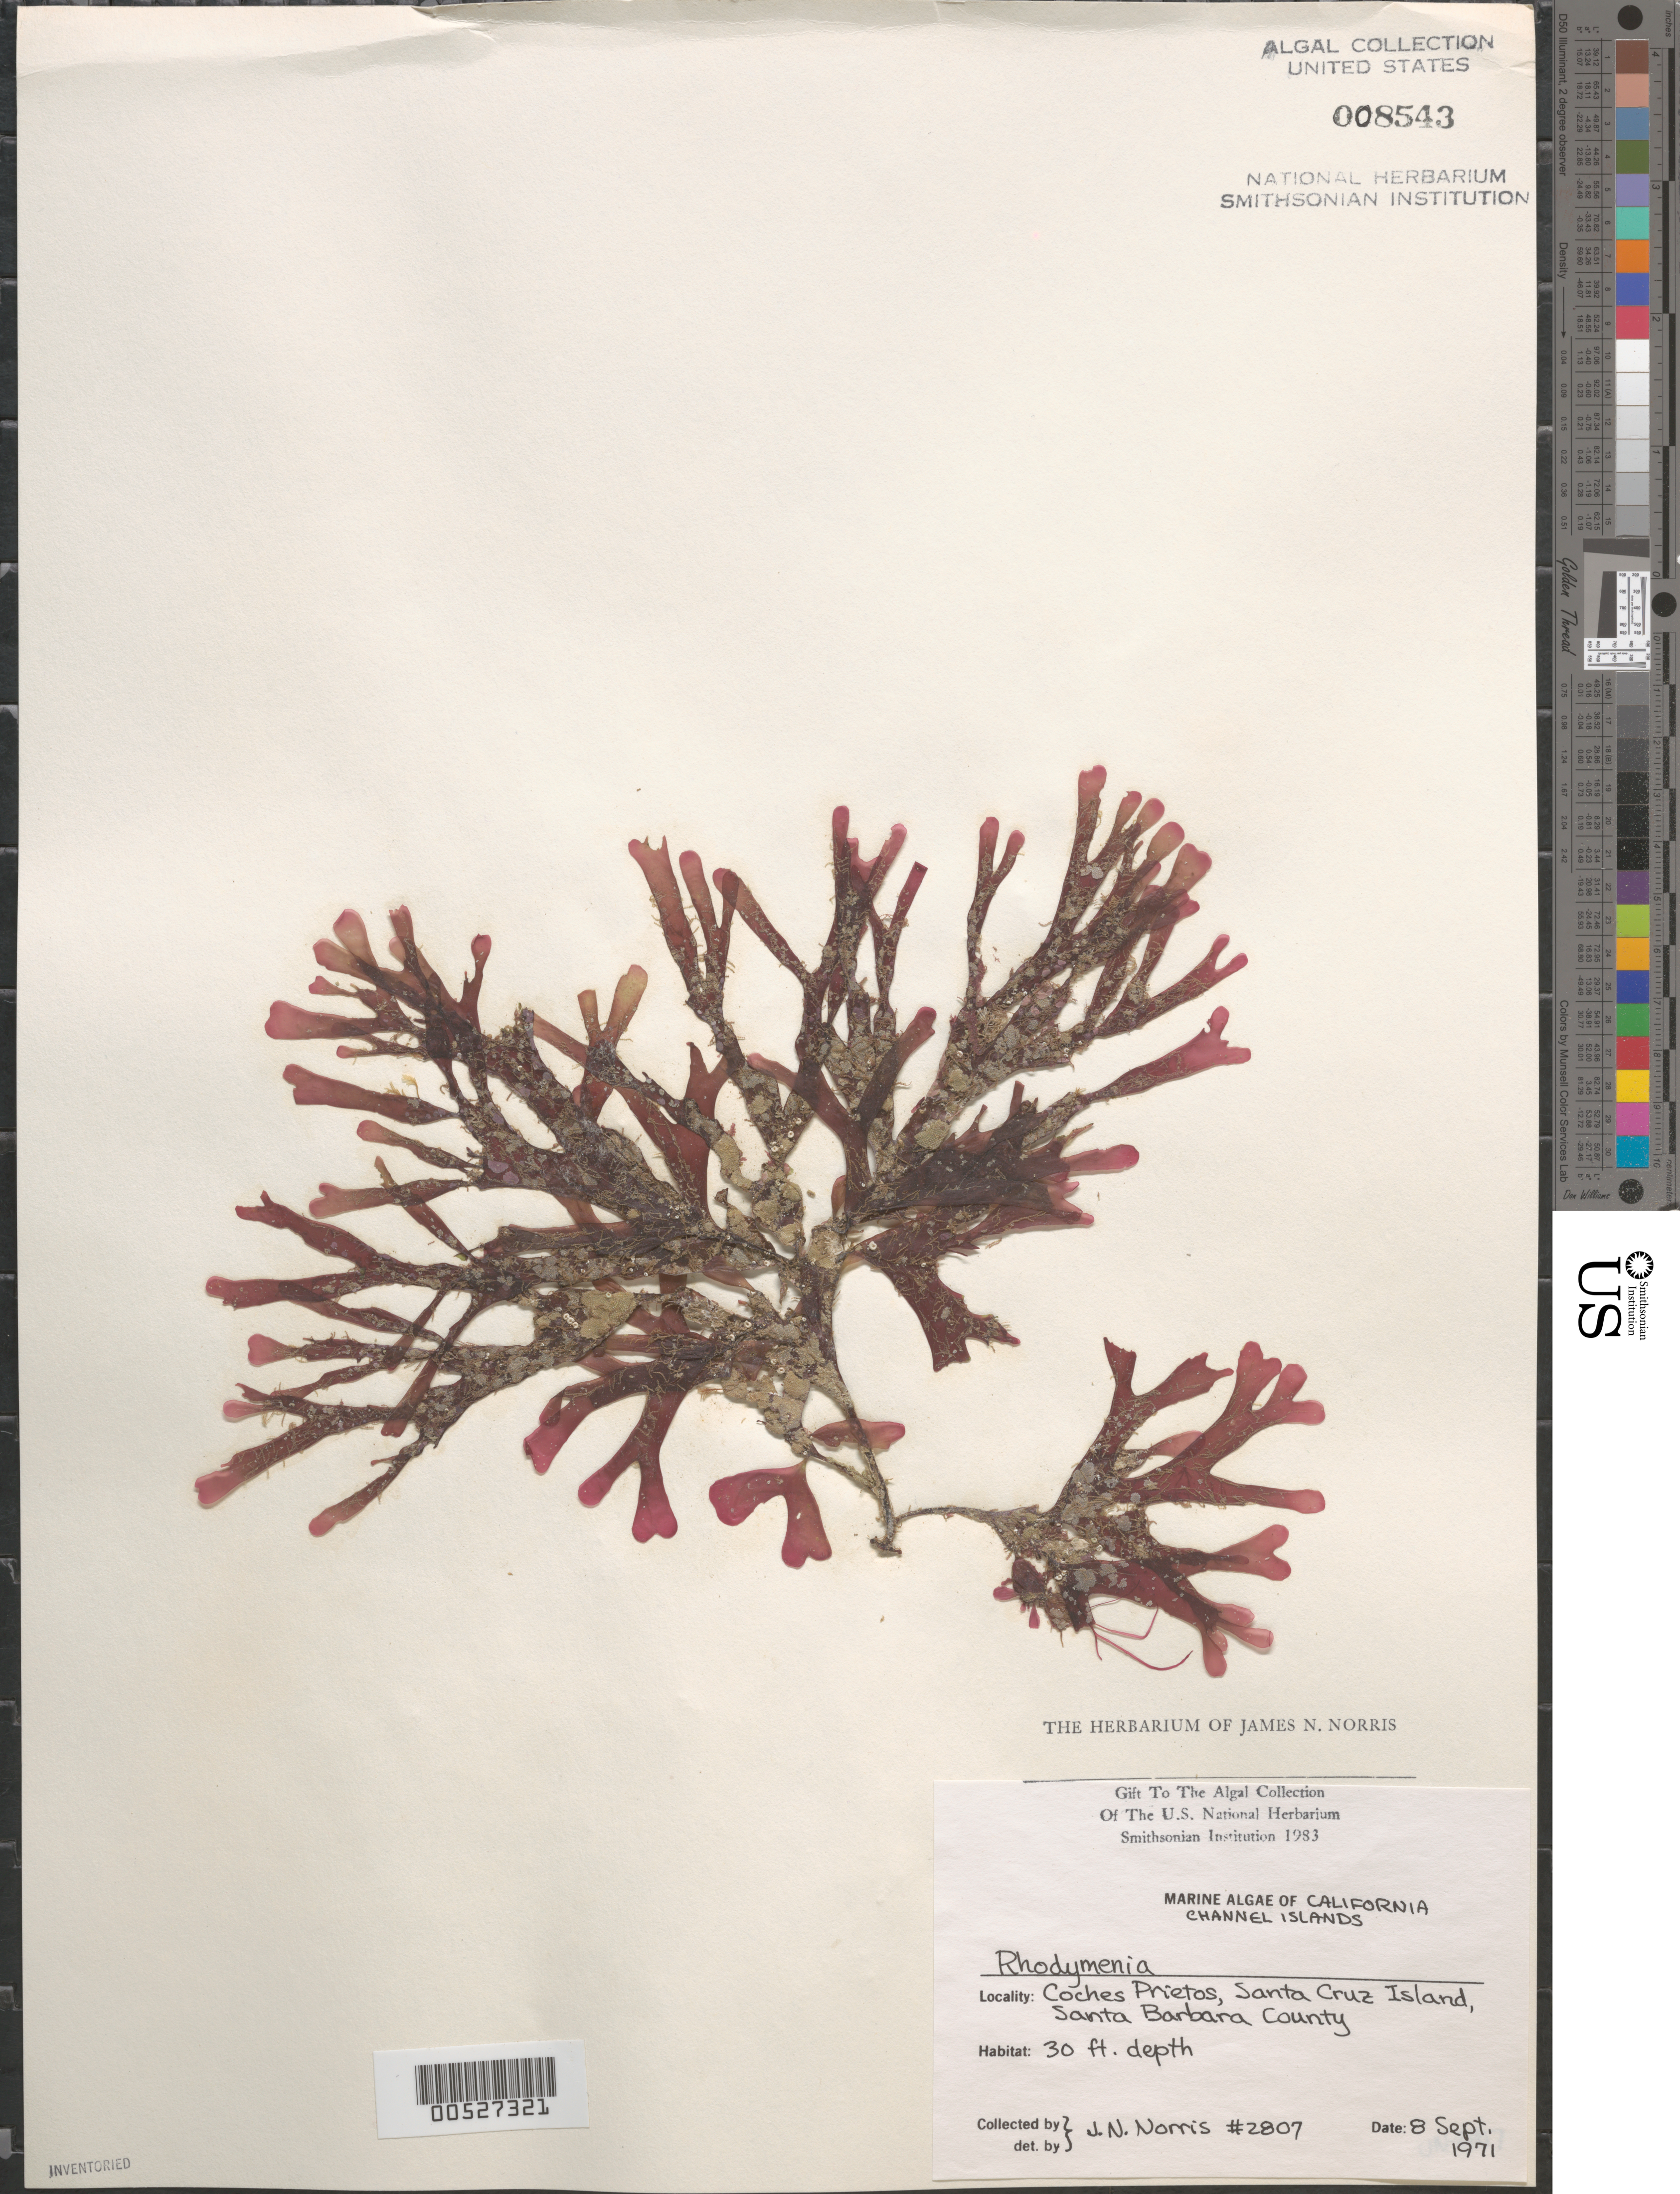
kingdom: Plantae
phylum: Rhodophyta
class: Florideophyceae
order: Rhodymeniales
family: Rhodymeniaceae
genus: Rhodymenia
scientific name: Rhodymenia sp.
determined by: Norris, James N.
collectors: J. N. Norris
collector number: JN-2807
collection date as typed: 08 Sep 1971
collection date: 1971-09-08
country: United States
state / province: California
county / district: Santa Barbara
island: Santa Cruz Island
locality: Coches Prietos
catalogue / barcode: US 8543